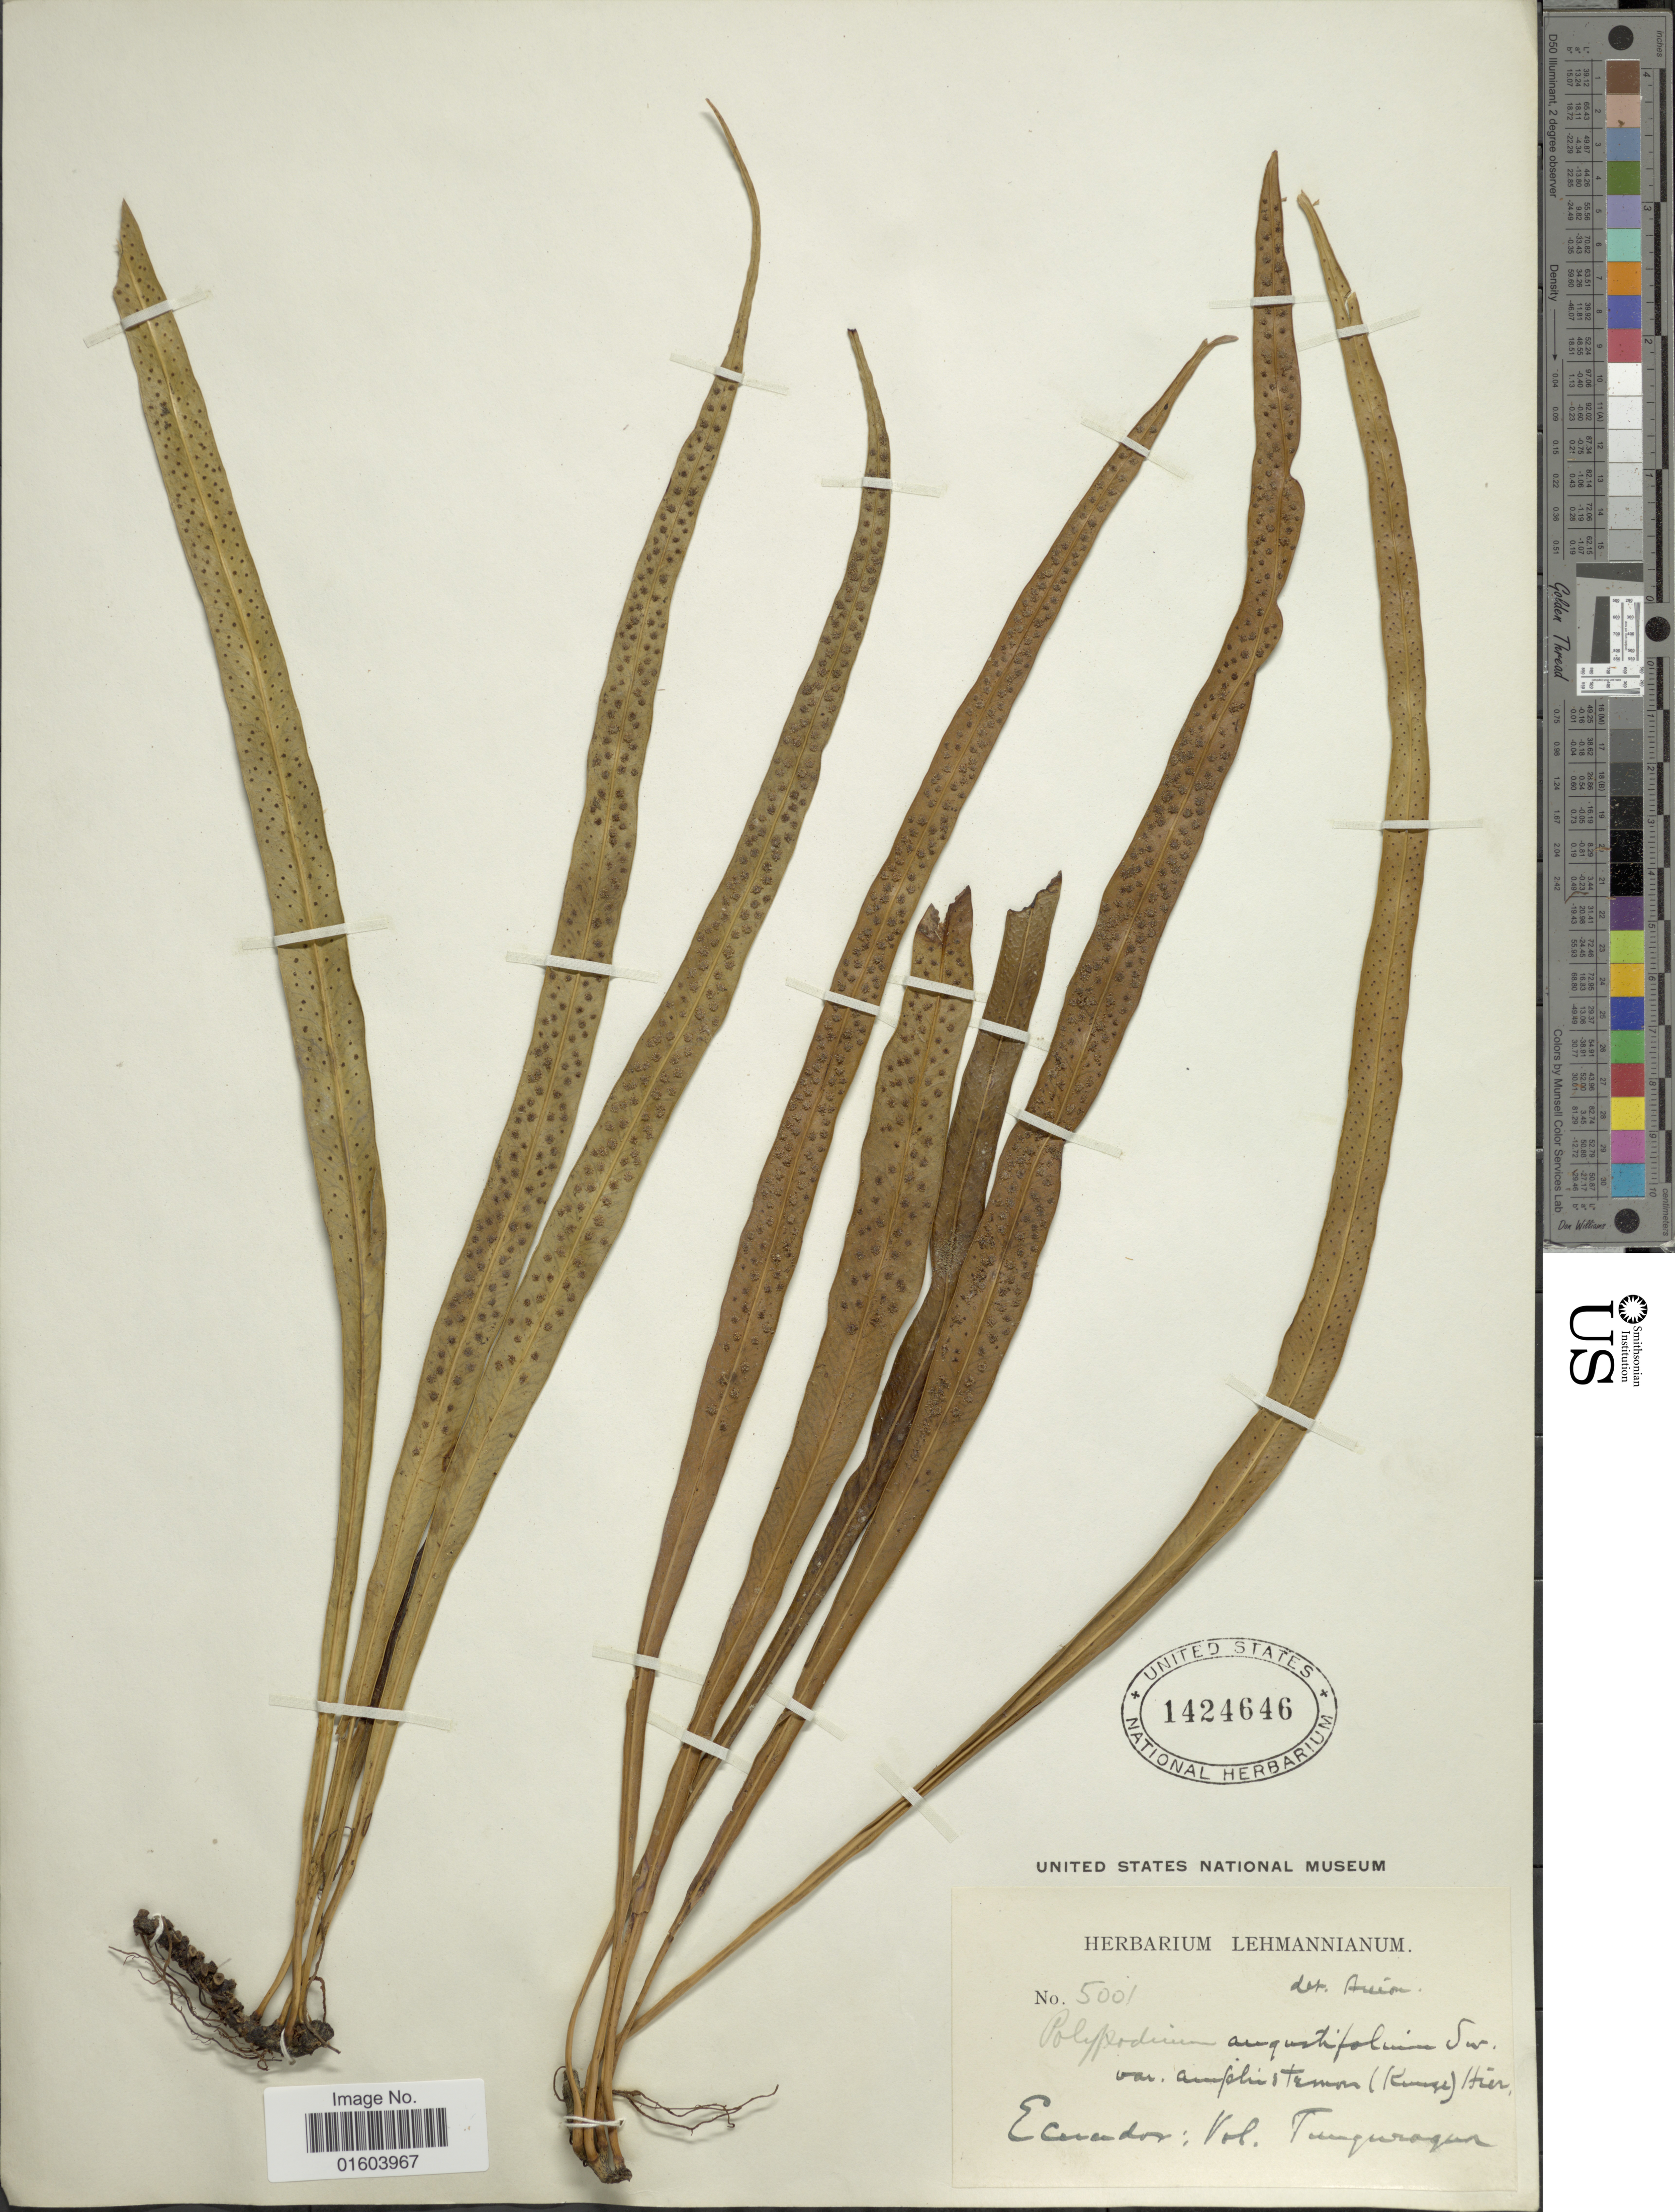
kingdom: Plantae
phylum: Tracheophyta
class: Polypodiopsida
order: Polypodiales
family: Polypodiaceae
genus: Campyloneurum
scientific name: Campyloneurum angustifolium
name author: (Sw.) Fée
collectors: ex herb. Lehmannianum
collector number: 5001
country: Ecuador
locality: Ecuador: Vol. Tunguragua.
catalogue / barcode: US 1424646